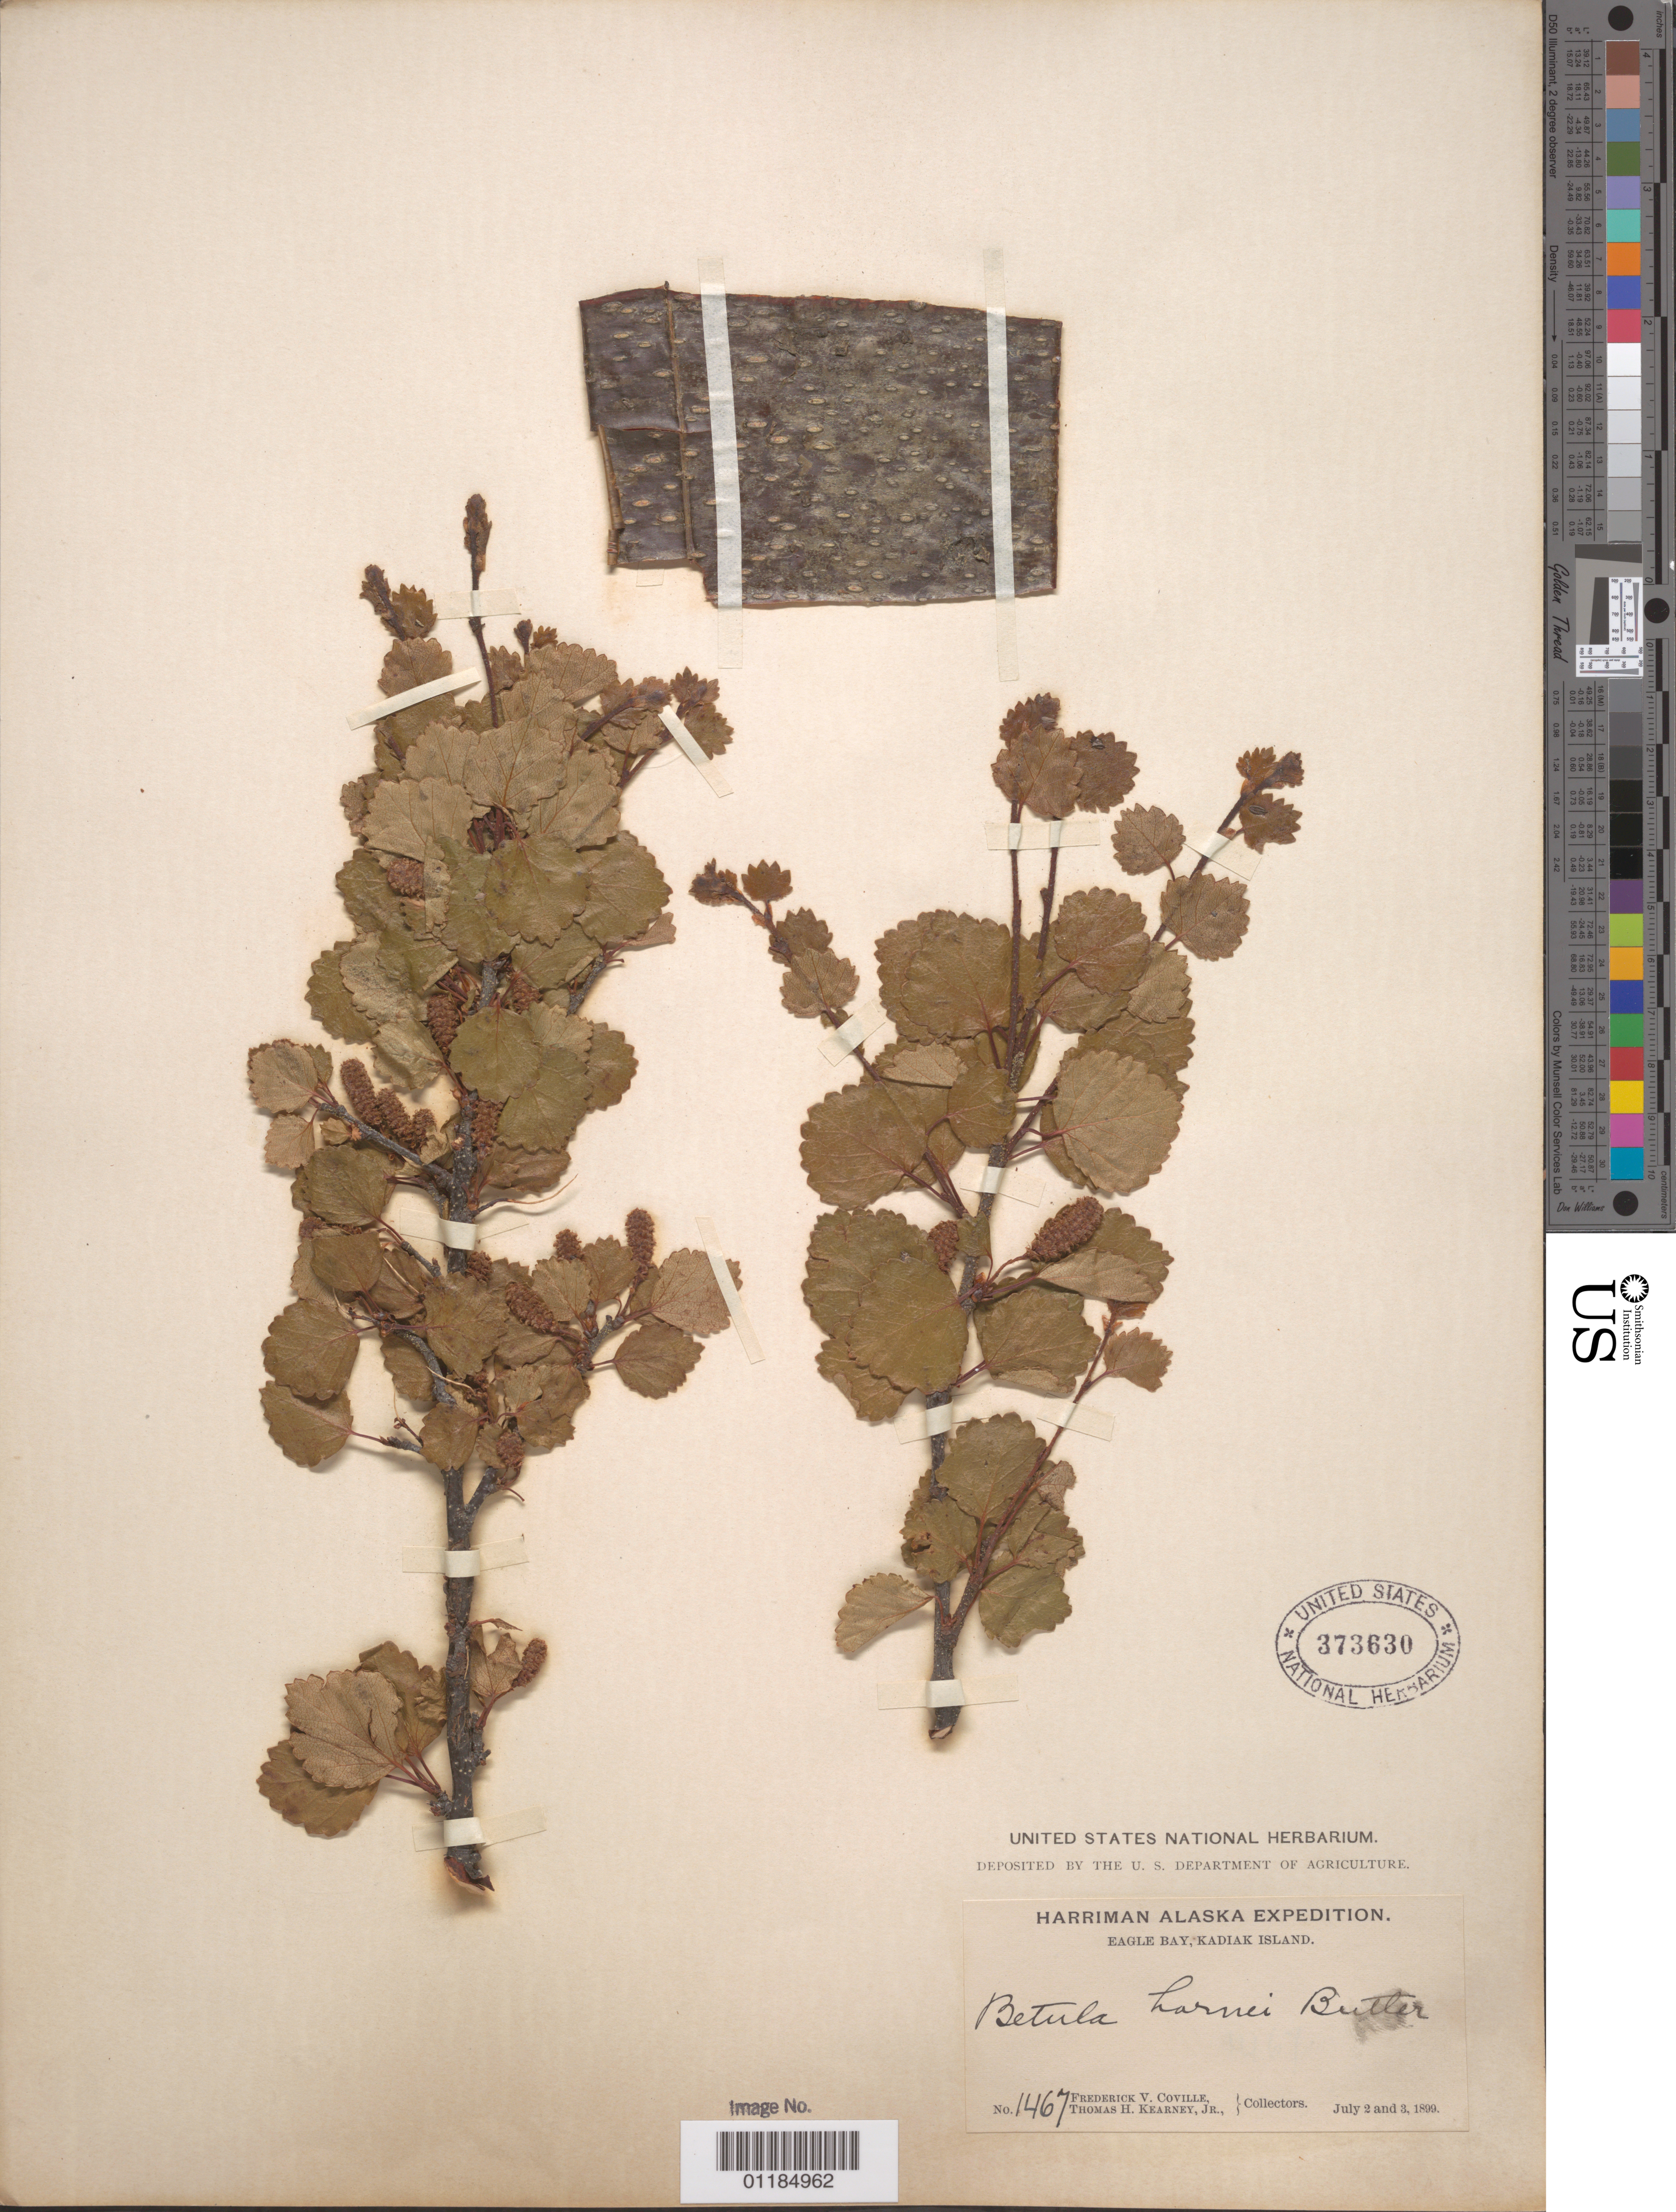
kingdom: Plantae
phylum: Tracheophyta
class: Magnoliopsida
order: Fagales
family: Betulaceae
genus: Betula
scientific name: Betula hornei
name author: B.T. Butler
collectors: F. V. Coville & T. H. Kearney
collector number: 1467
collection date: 1899-07-02,1899-07-03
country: United States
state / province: Alaska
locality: Eagle Bay, Kadiak Island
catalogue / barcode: US 373630